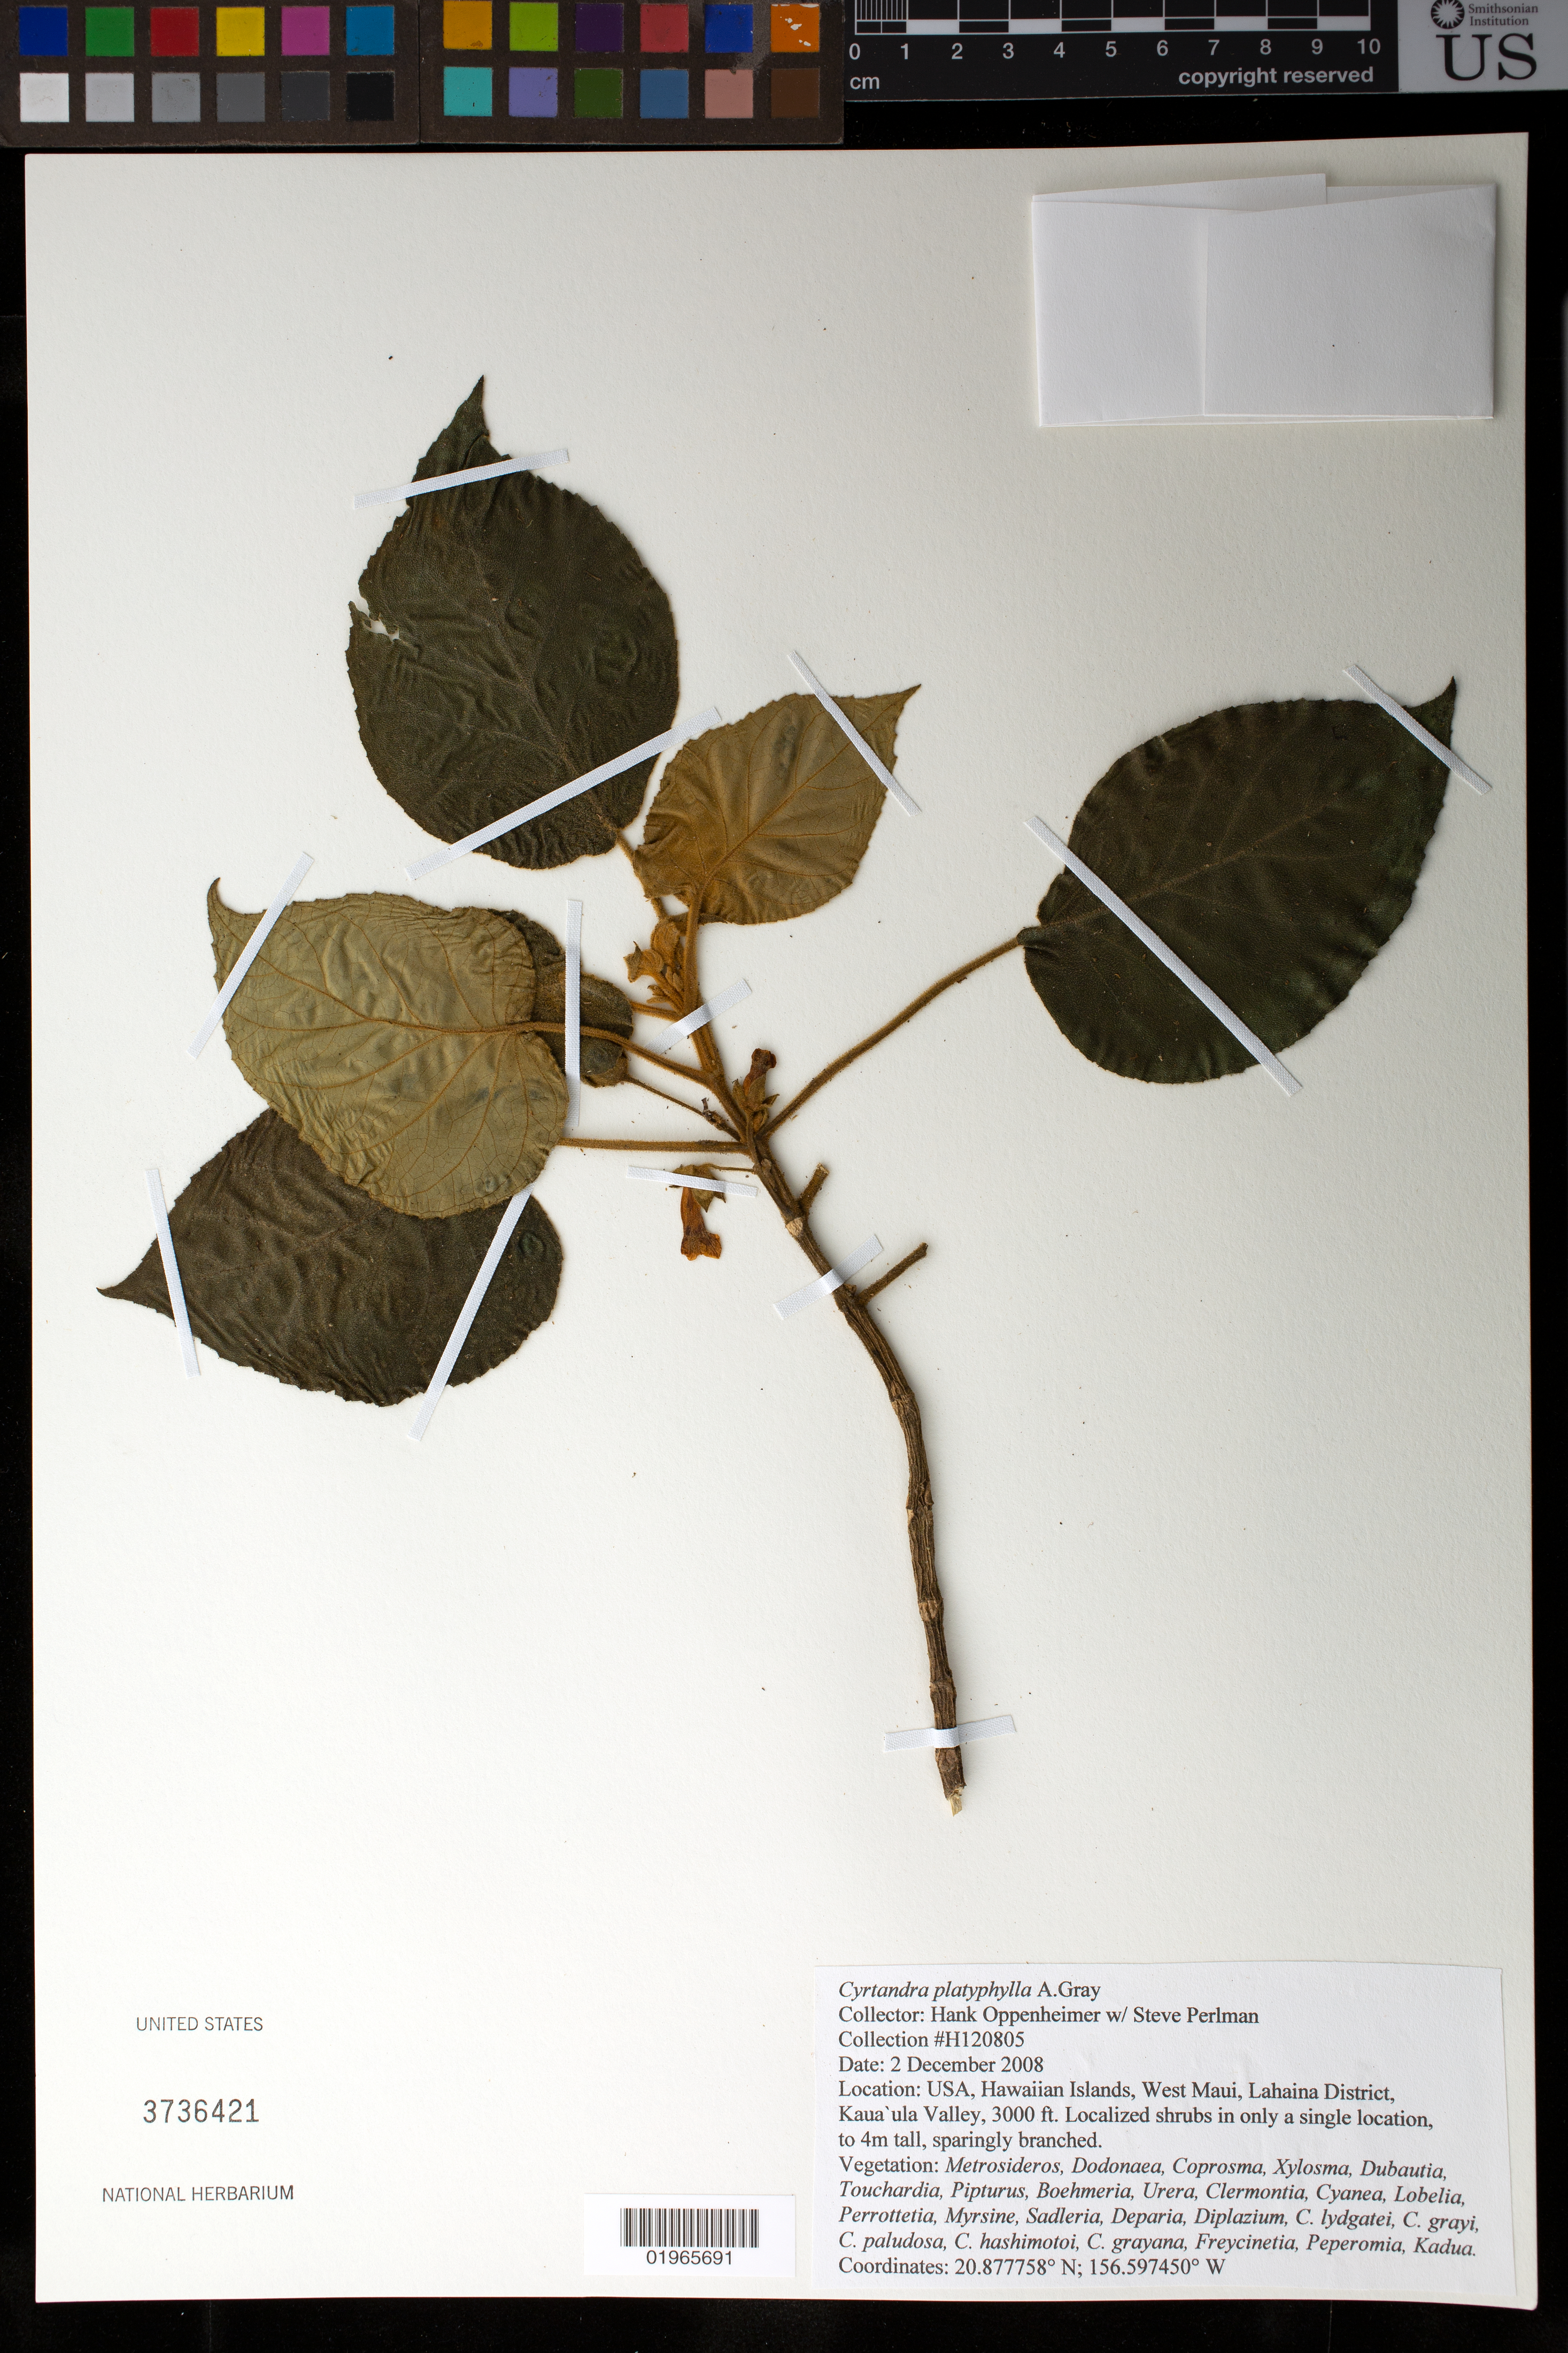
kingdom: Plantae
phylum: Tracheophyta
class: Magnoliopsida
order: Lamiales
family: Gesneriaceae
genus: Cyrtandra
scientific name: Cyrtandra platyphylla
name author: A. Gray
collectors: H. Oppenheimer & S. P. Perlman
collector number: H120805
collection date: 2008-12-02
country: United States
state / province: Hawaii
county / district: Maui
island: Maui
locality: West Maui, Lahaina District, Kaua'ula Valley.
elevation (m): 914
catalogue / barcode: US 3736421